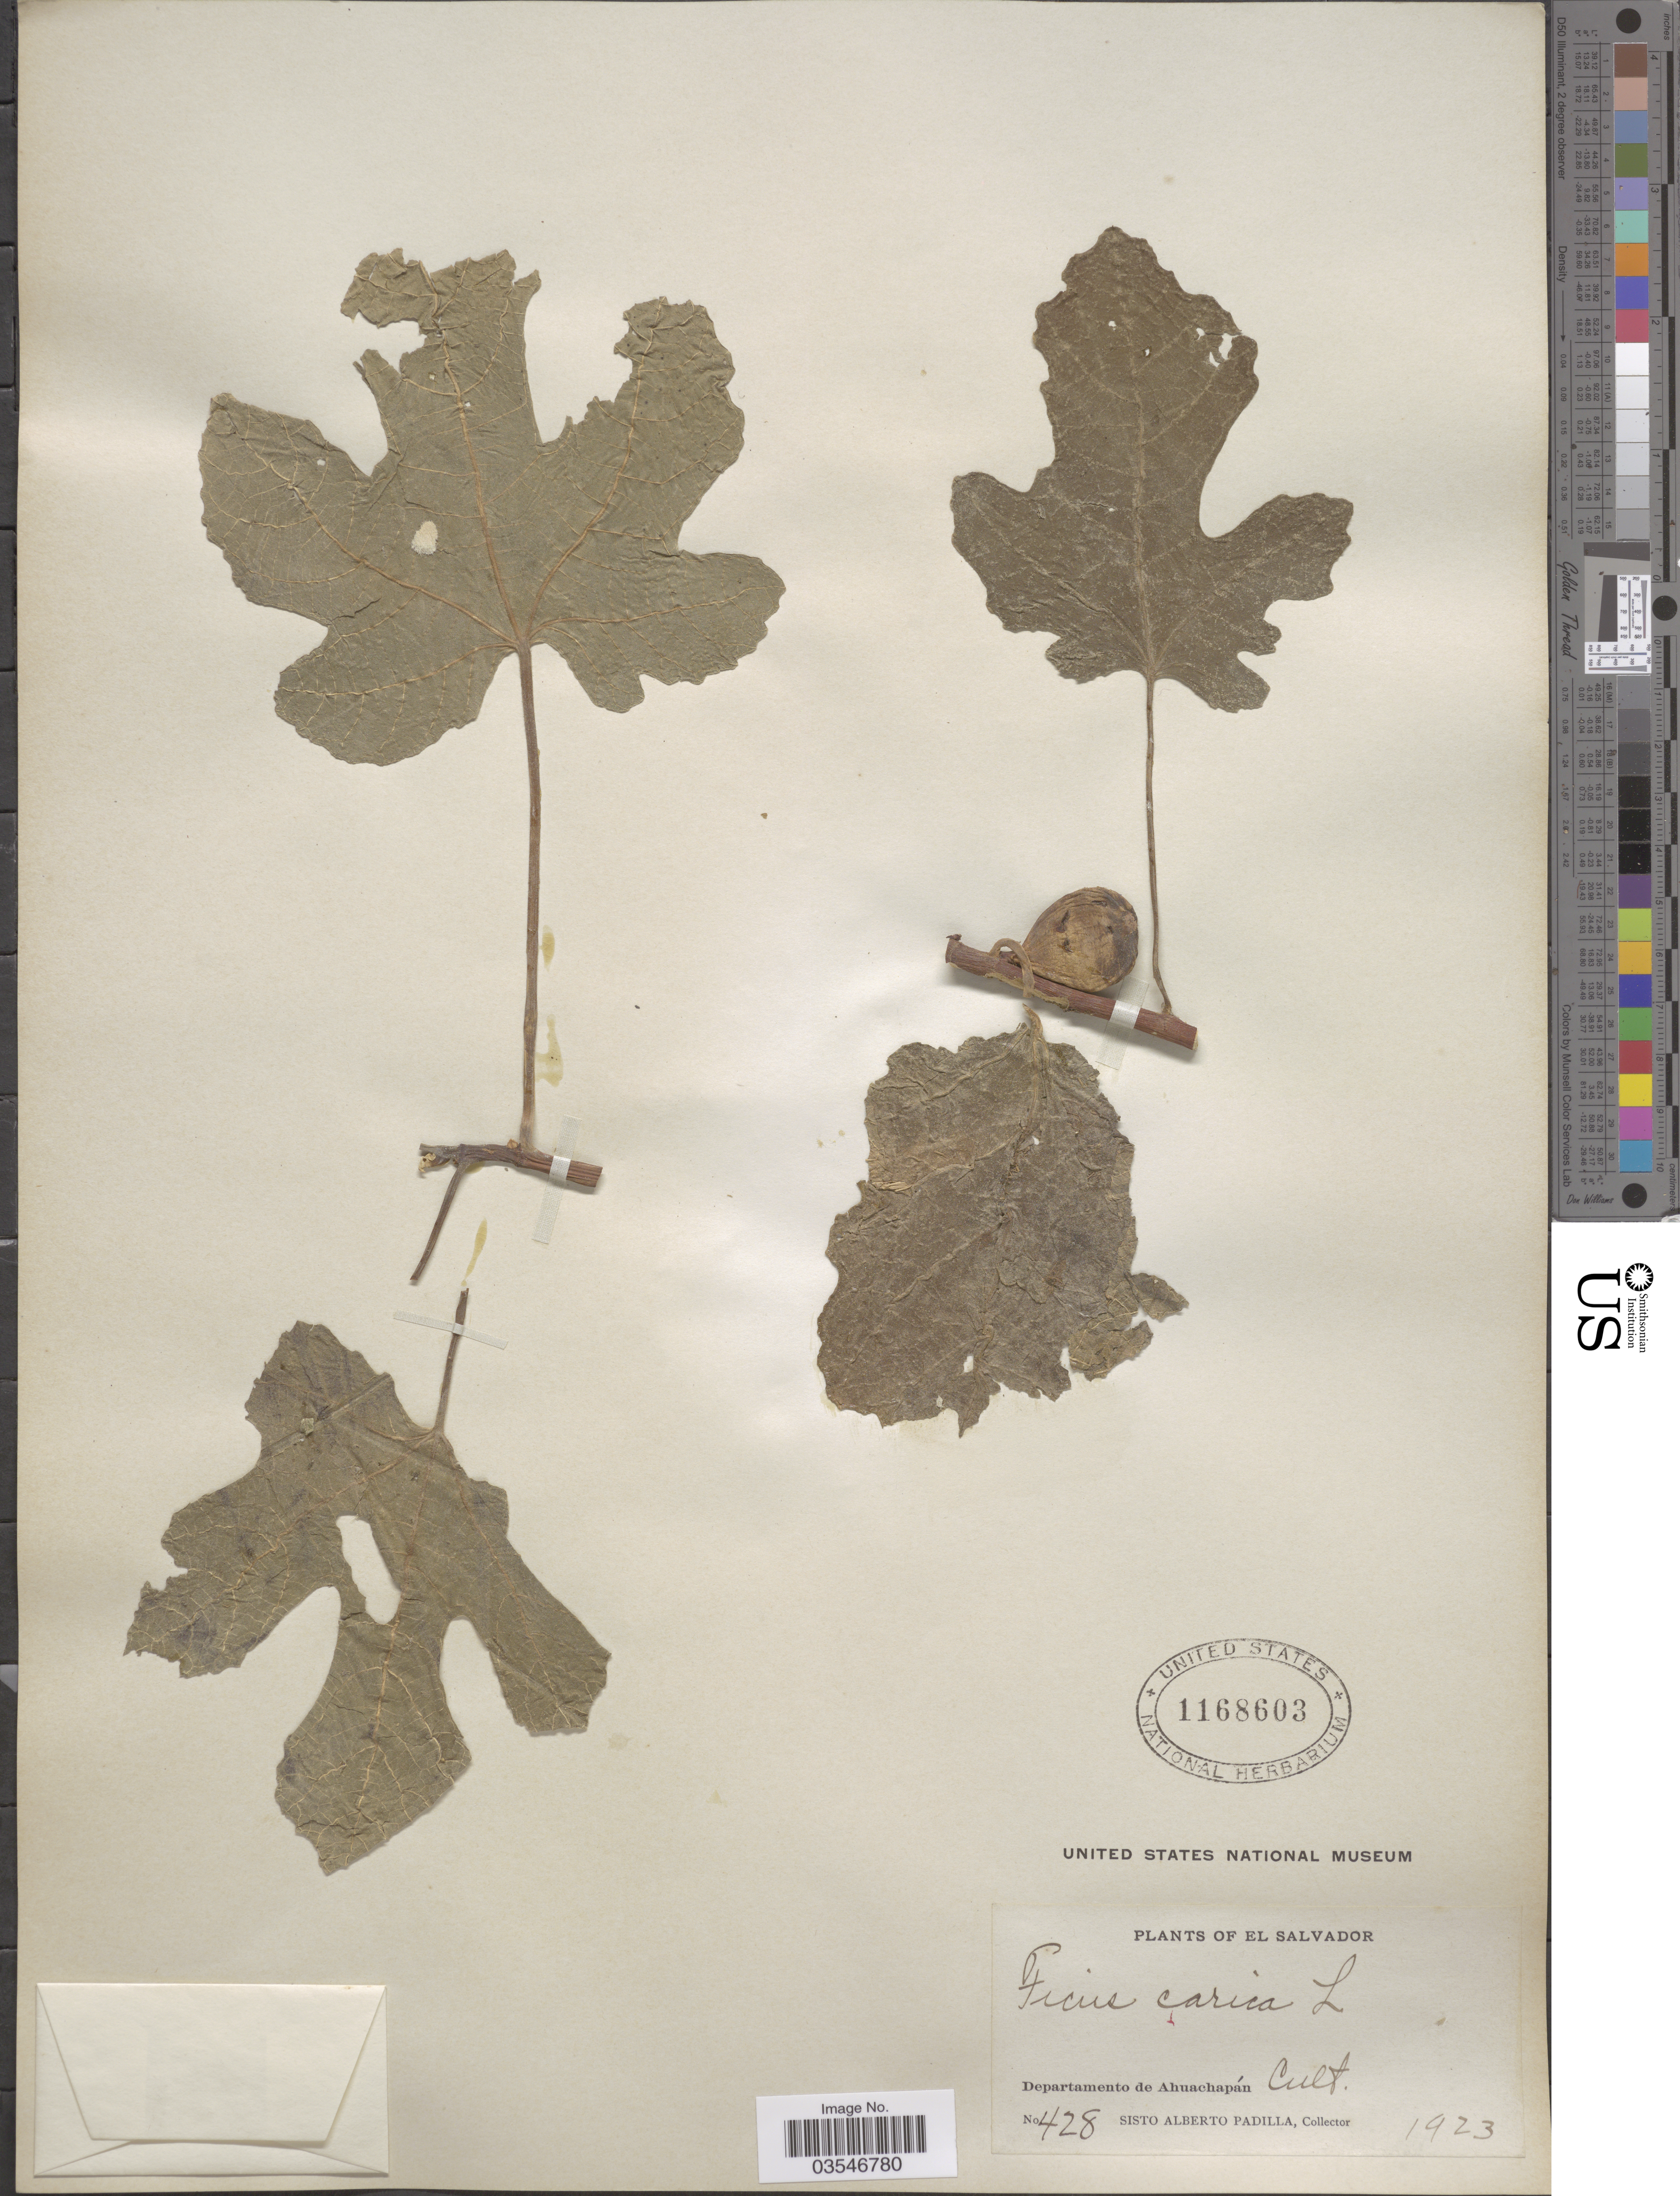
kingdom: Plantae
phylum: Tracheophyta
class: Magnoliopsida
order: Rosales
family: Moraceae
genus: Ficus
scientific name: Ficus carica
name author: L.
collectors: S. A. Padilla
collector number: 428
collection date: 1923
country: El Salvador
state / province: Ahuachapan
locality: Departamento de Ahuachapán.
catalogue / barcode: US 1168603